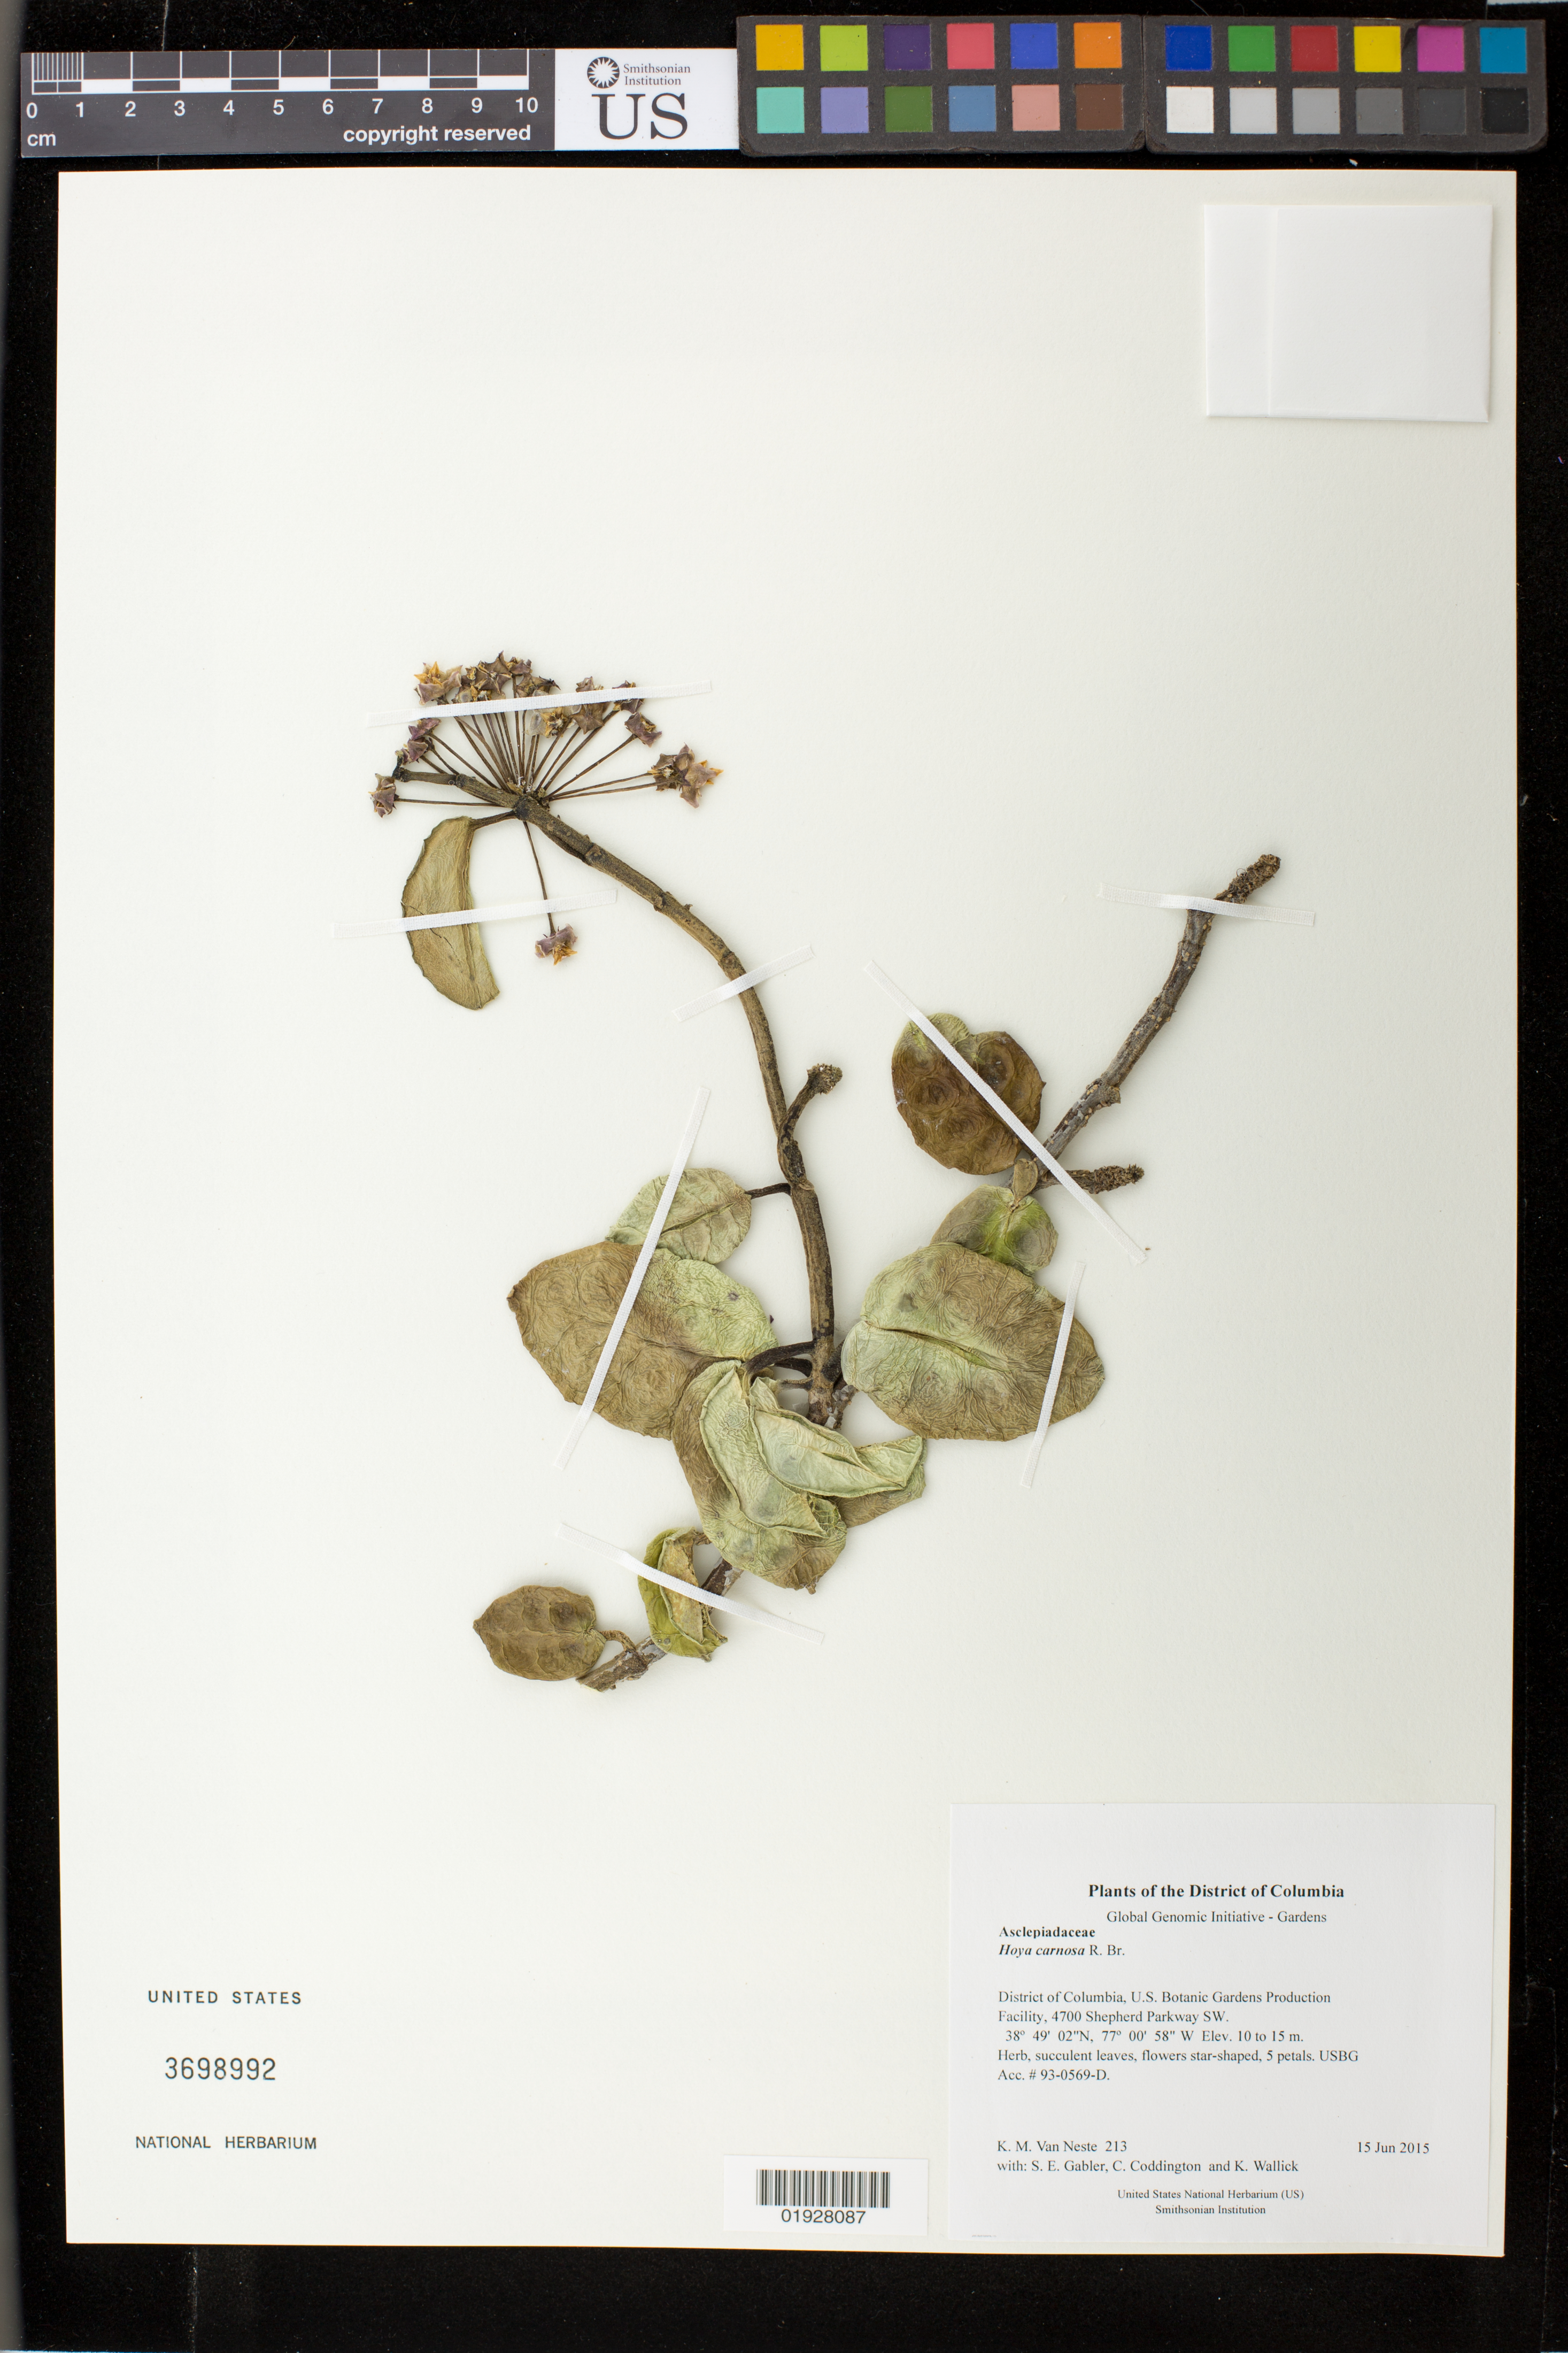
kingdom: Plantae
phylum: Tracheophyta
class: Magnoliopsida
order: Gentianales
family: Apocynaceae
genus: Hoya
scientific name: Hoya carnosa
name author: (L. f.) R. Br.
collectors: K. M. Van Neste, S. E. Gabler, C. Coddington & K. Wallick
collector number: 213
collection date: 2015-06-15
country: United States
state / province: District of Columbia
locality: U.S. Botanic Gardens Production Facility, 4700 Shepherd Parkway SW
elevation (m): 10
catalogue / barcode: US 3698992